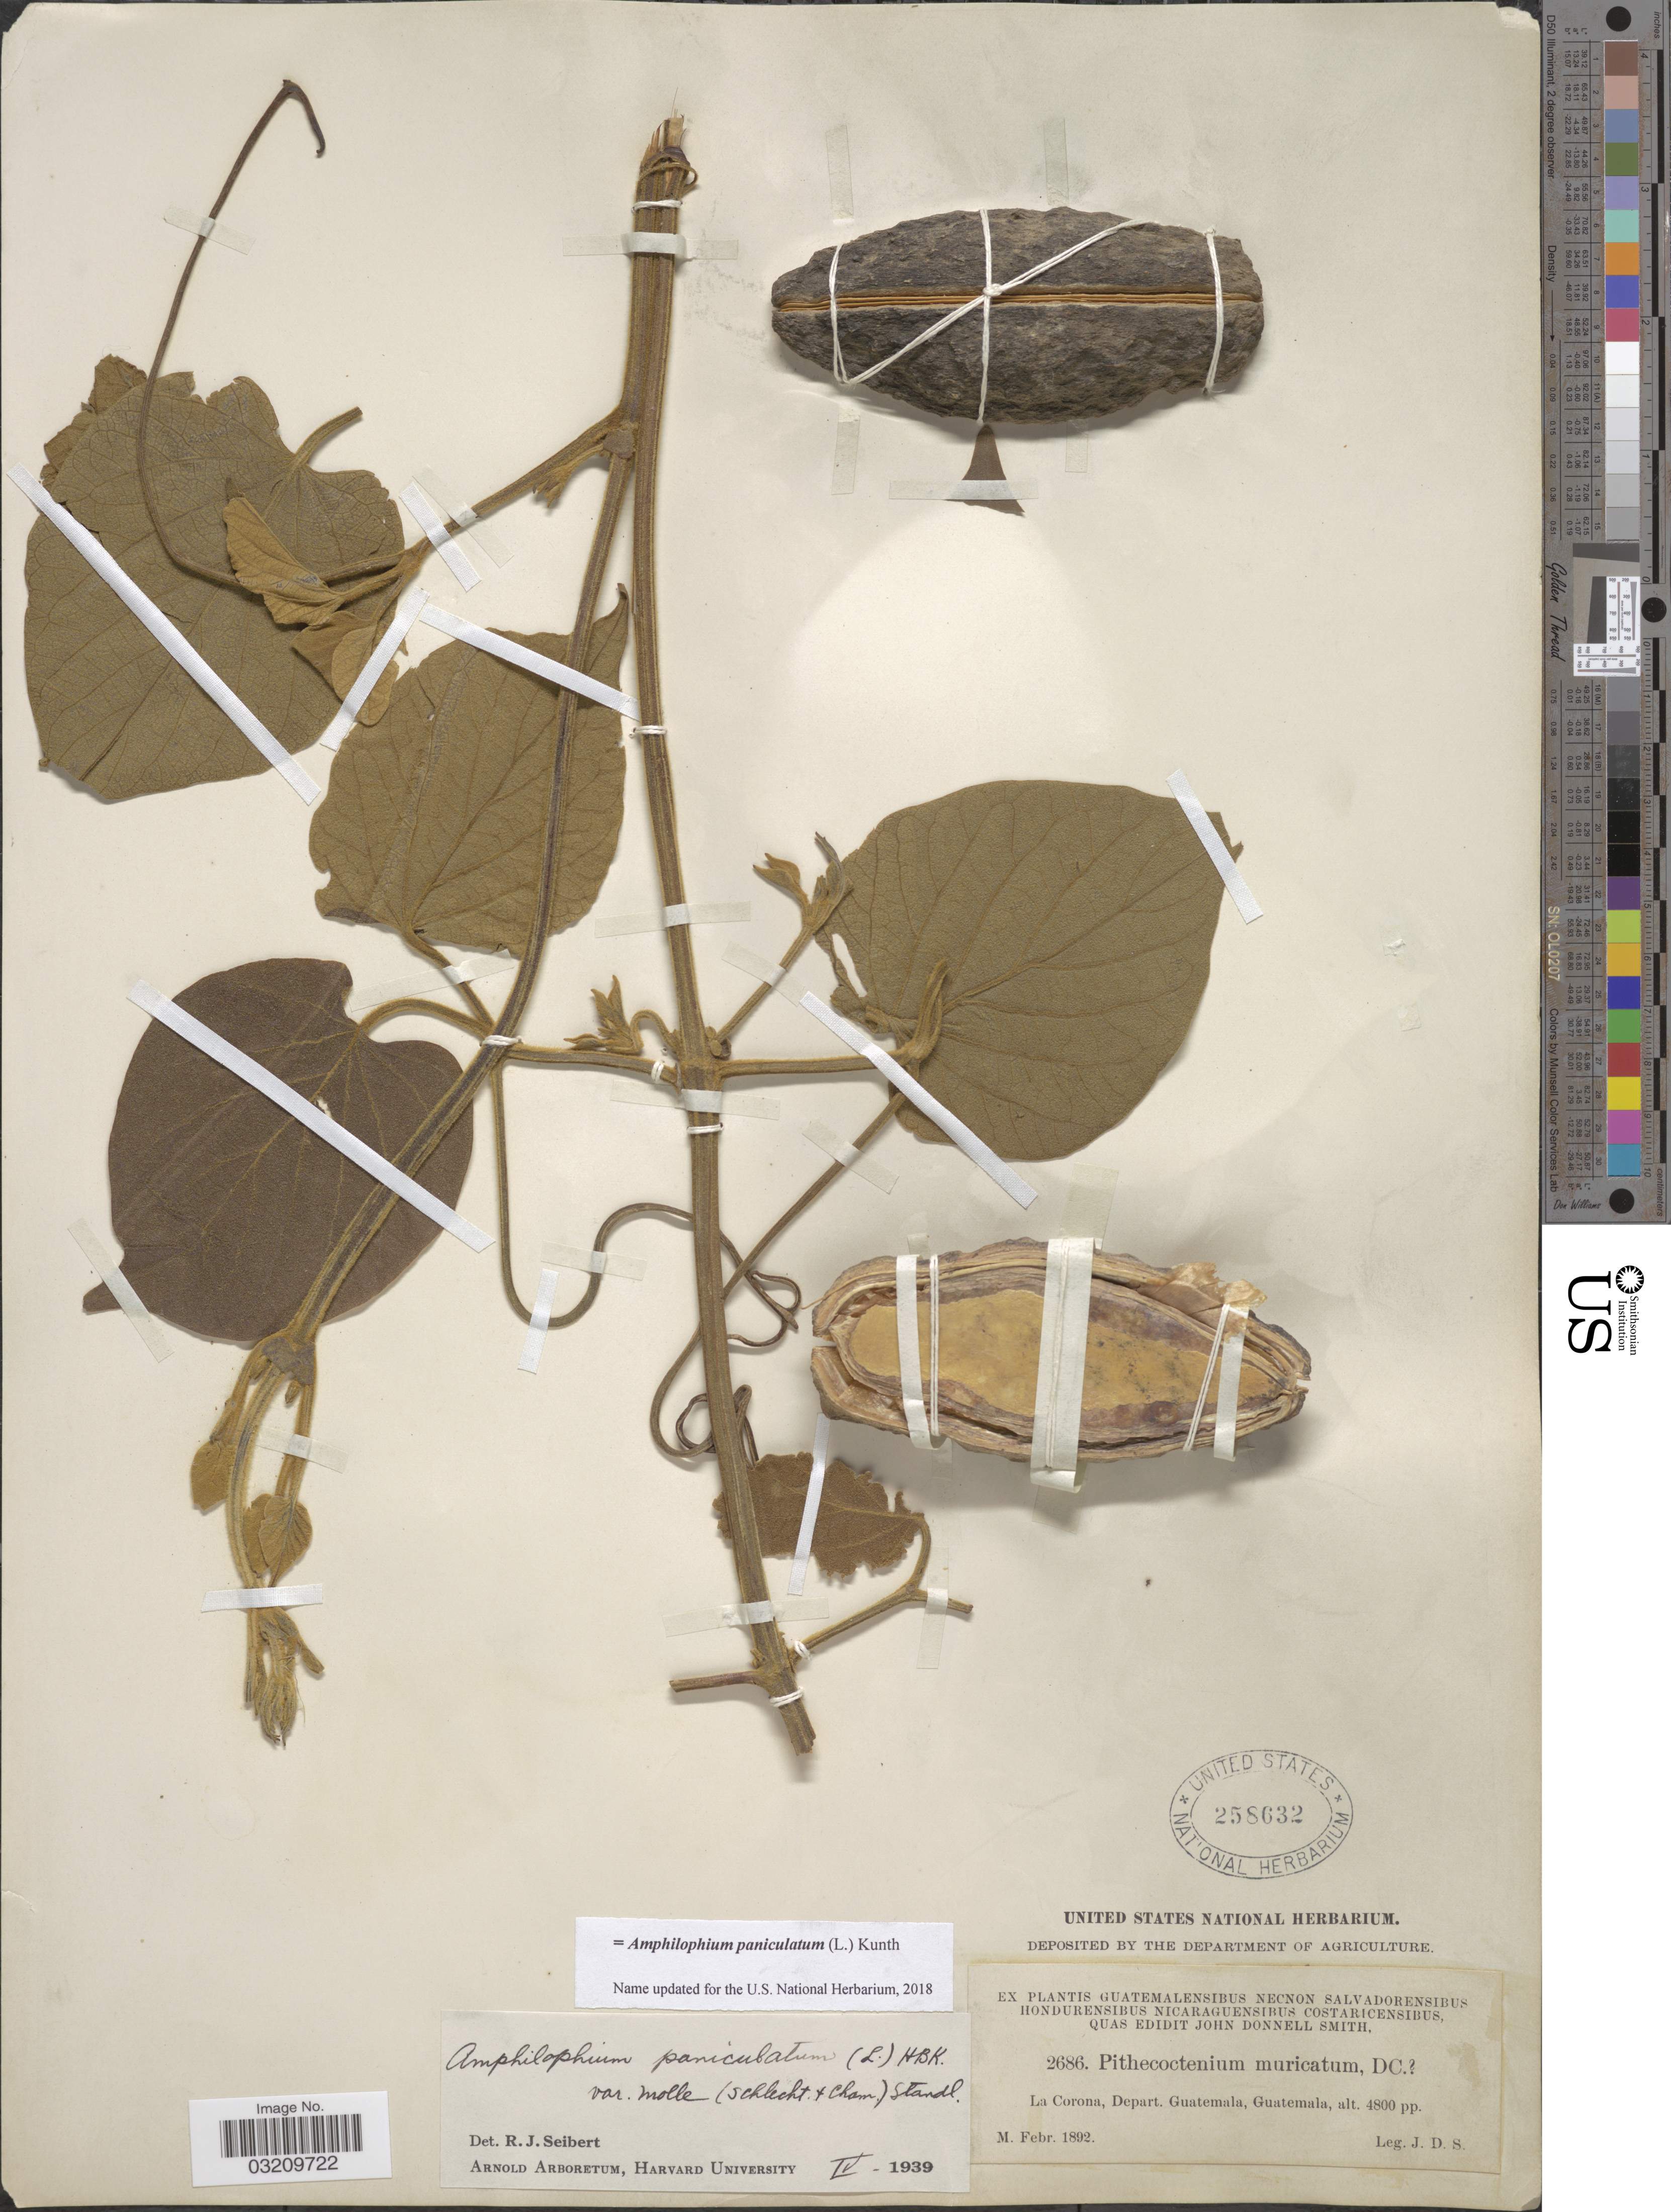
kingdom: Plantae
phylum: Tracheophyta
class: Magnoliopsida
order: Lamiales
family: Bignoniaceae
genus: Amphilophium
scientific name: Amphilophium paniculatum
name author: (L.) Kunth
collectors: J. Donnell Smith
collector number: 2686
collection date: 1892-02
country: Guatemala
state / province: Guatemala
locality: La Corona, Depart. Guatemala.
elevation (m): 1463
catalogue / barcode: US 258632